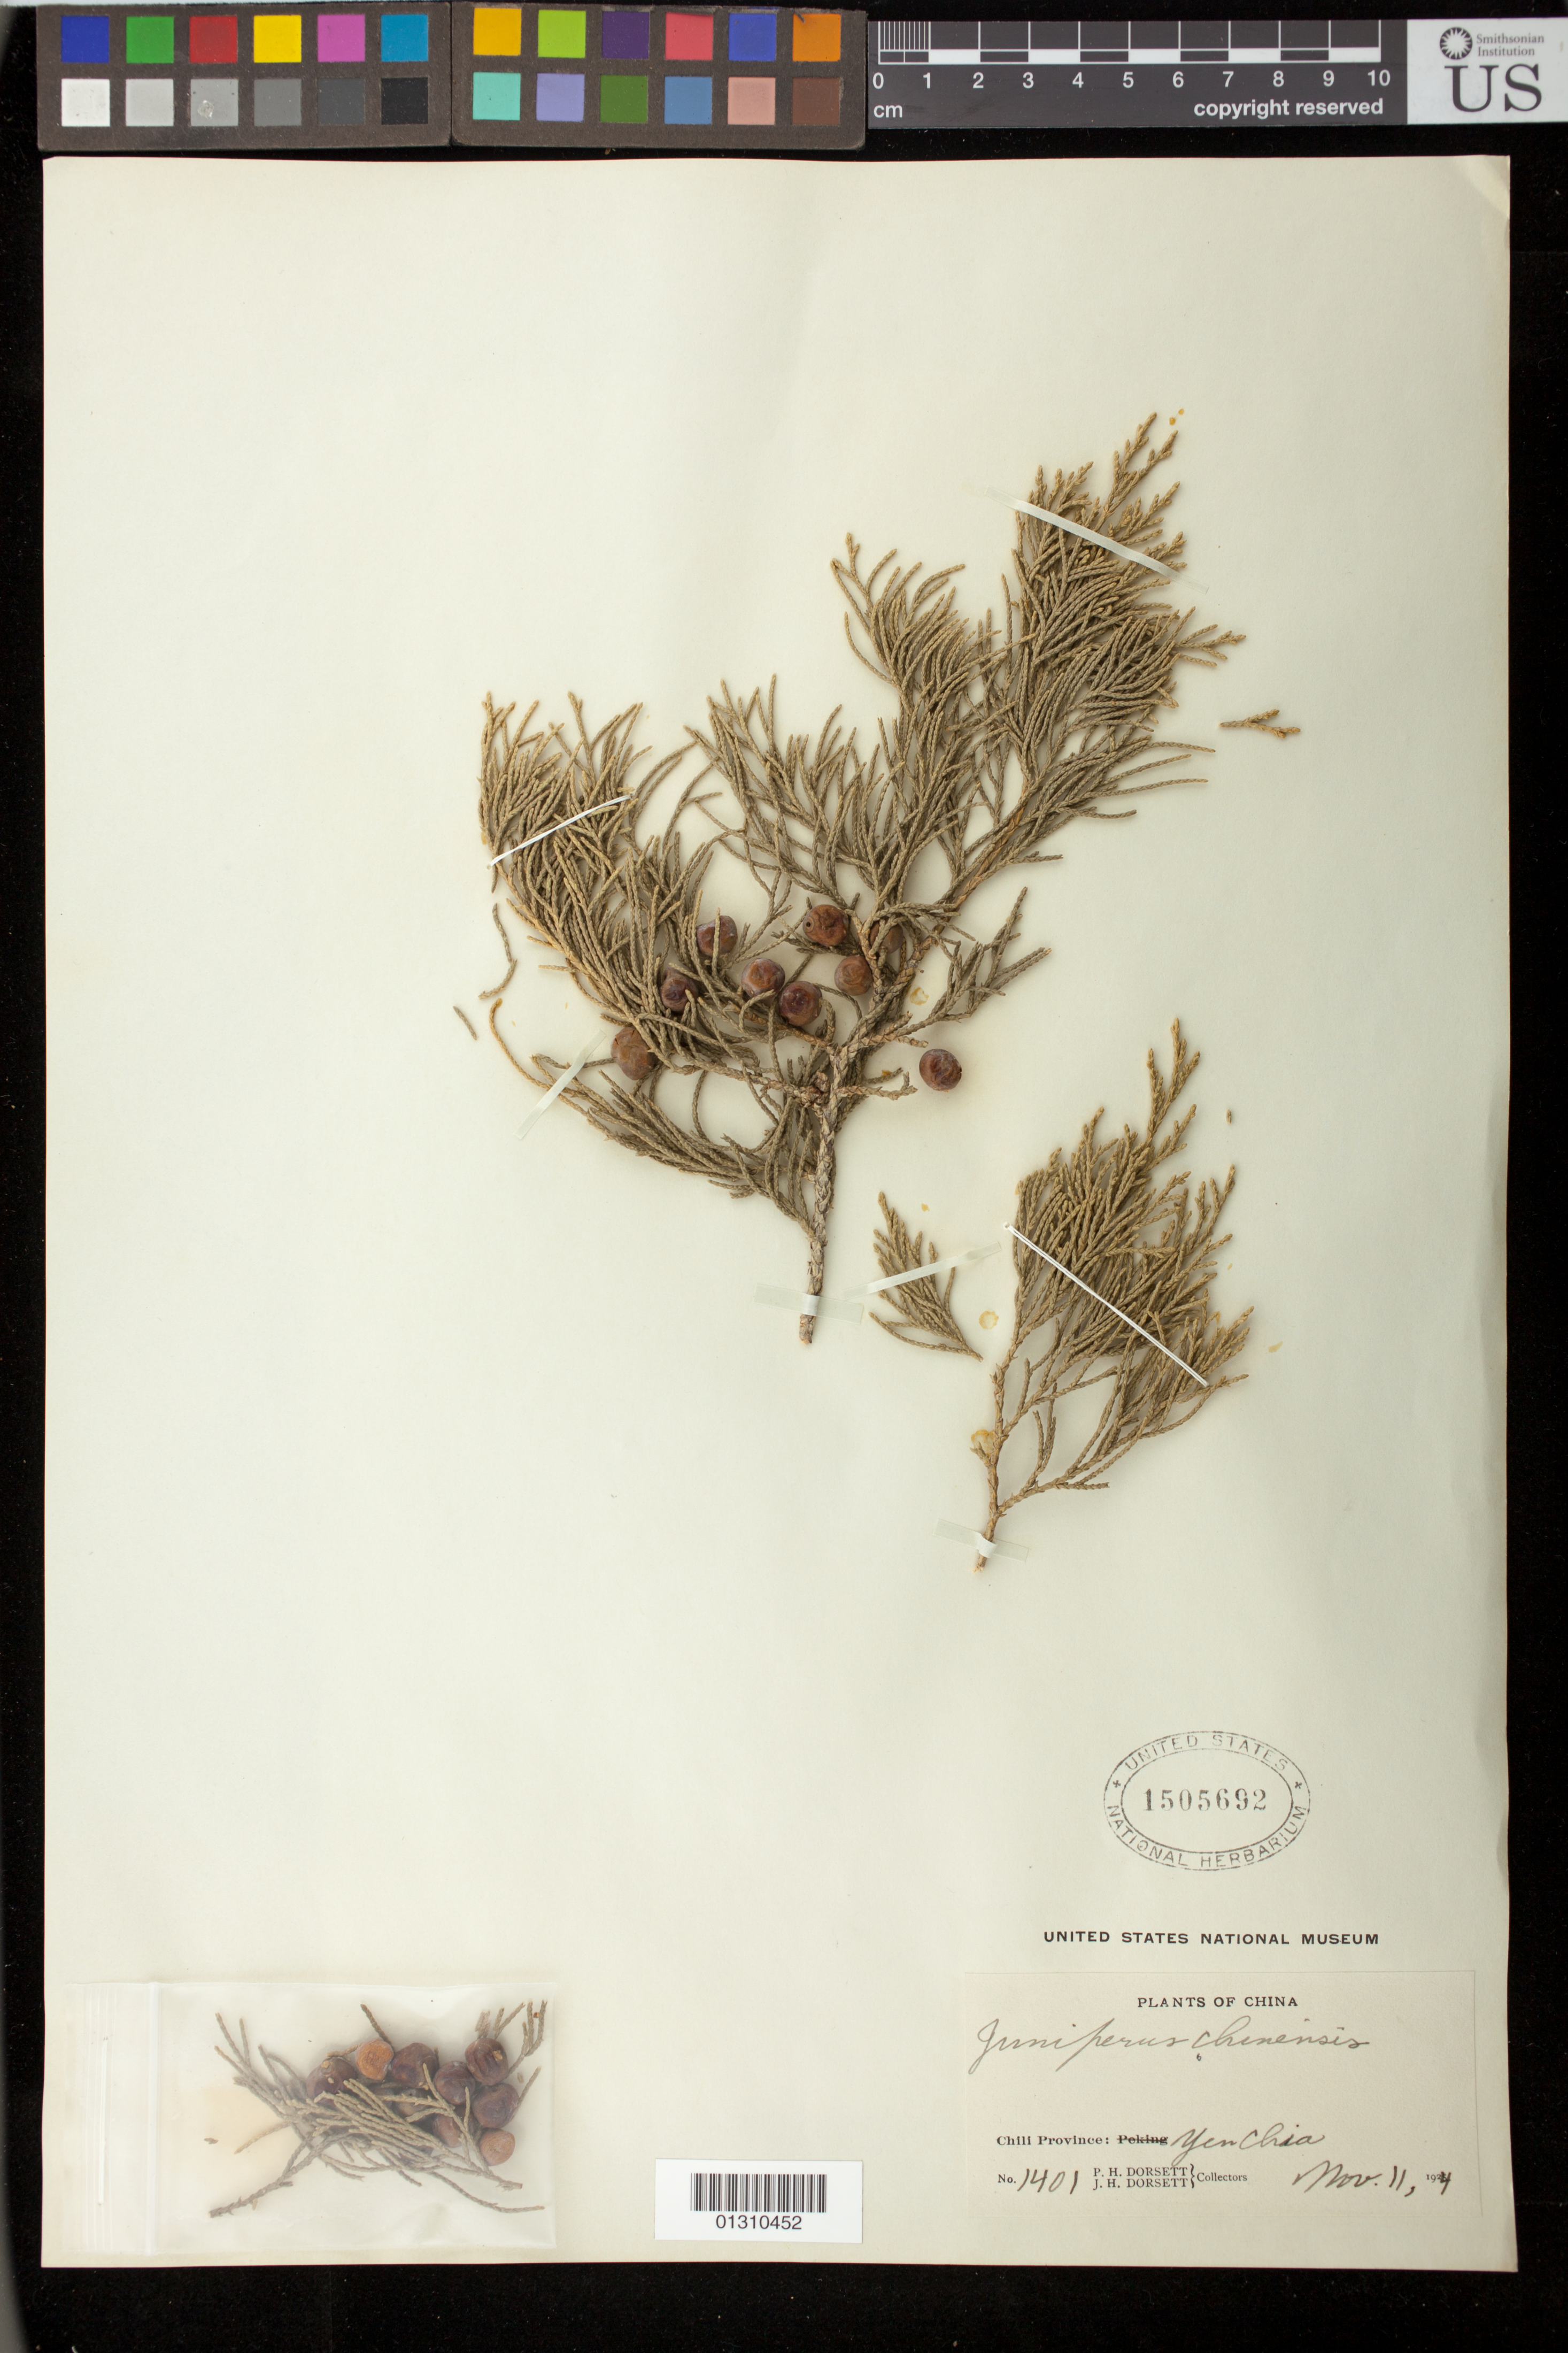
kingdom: Plantae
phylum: Tracheophyta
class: Pinopsida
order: Pinales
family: Cupressaceae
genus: Juniperus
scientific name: Juniperus chinensis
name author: L.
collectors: P. H. Dorsett & J. Dorsett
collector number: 1401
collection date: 1924-11-11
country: China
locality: Chili Province: Yen Chia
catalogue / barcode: US 1505692